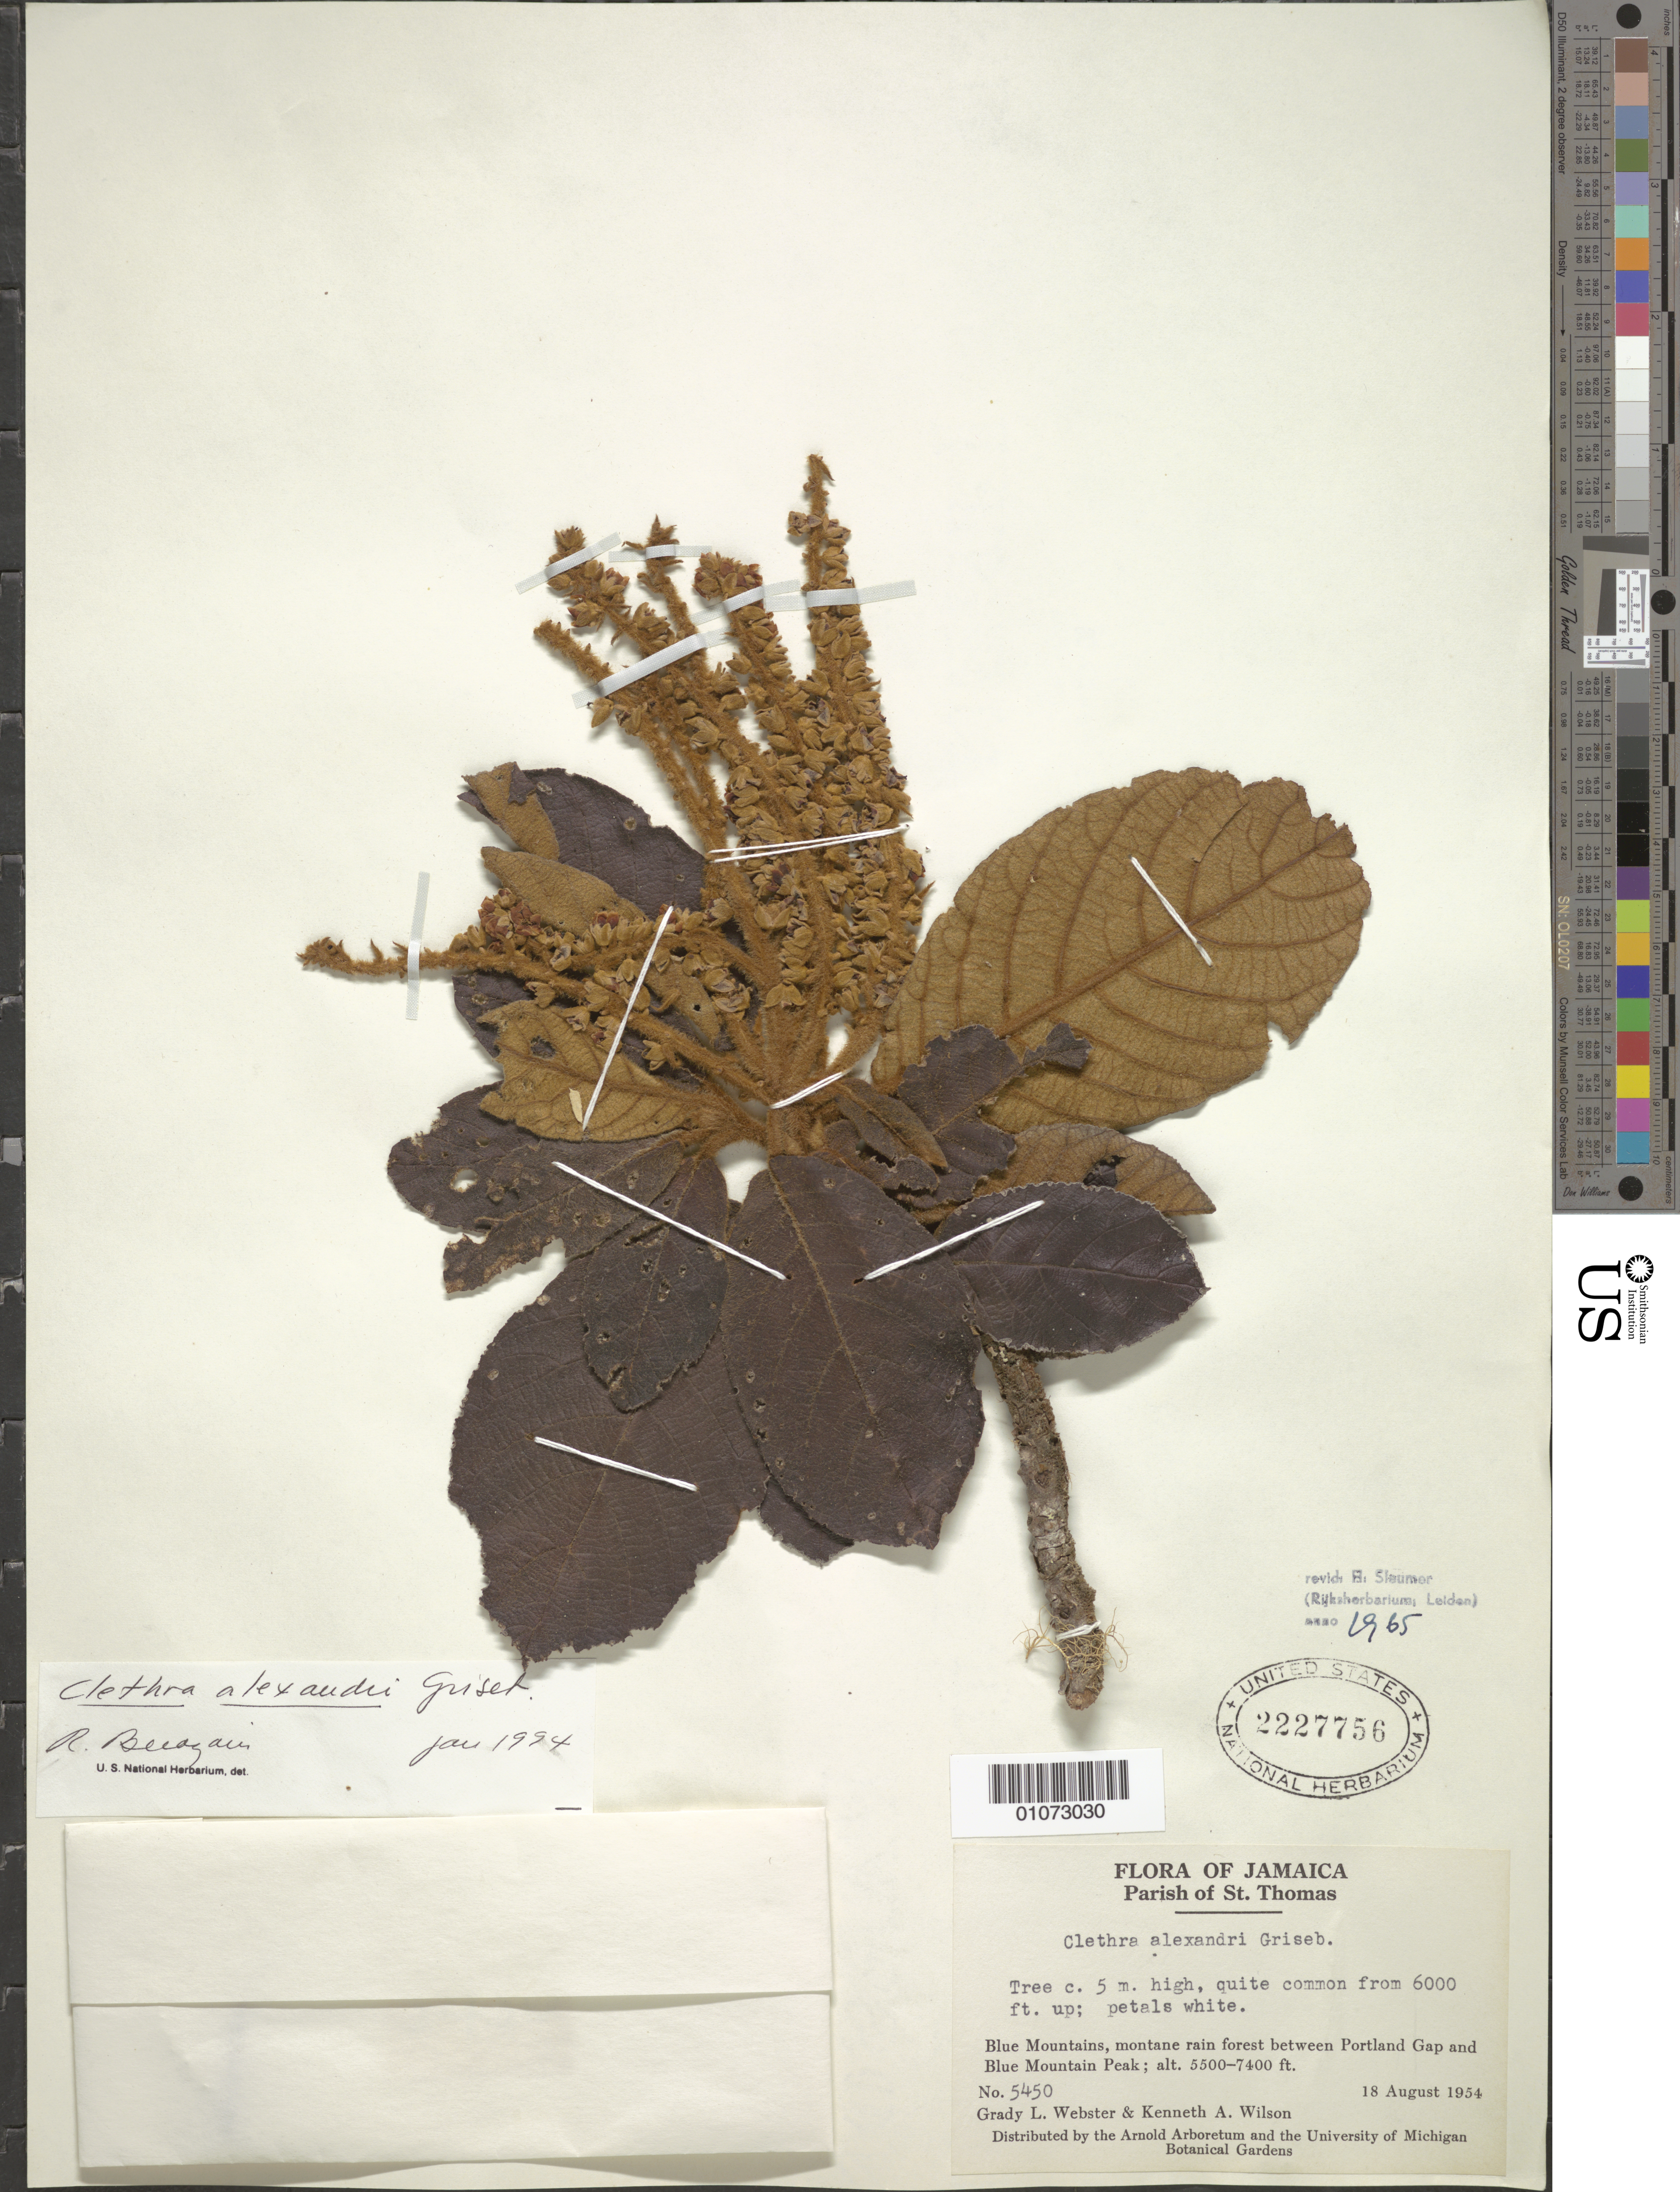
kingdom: Plantae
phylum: Tracheophyta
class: Magnoliopsida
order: Ericales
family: Clethraceae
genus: Clethra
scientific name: Clethra alexandri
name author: Griseb.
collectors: G. L. Webster & K. A. Wilson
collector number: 5450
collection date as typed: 18 Aug 1854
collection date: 1854-08-18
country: Jamaica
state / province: Saint Thomas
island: Jamaica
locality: blue Mountains, montane rain forest between Portland Gap and Blue Mountain Peak. Quite common from 6000 ft. up.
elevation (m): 1676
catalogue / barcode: US 2227756